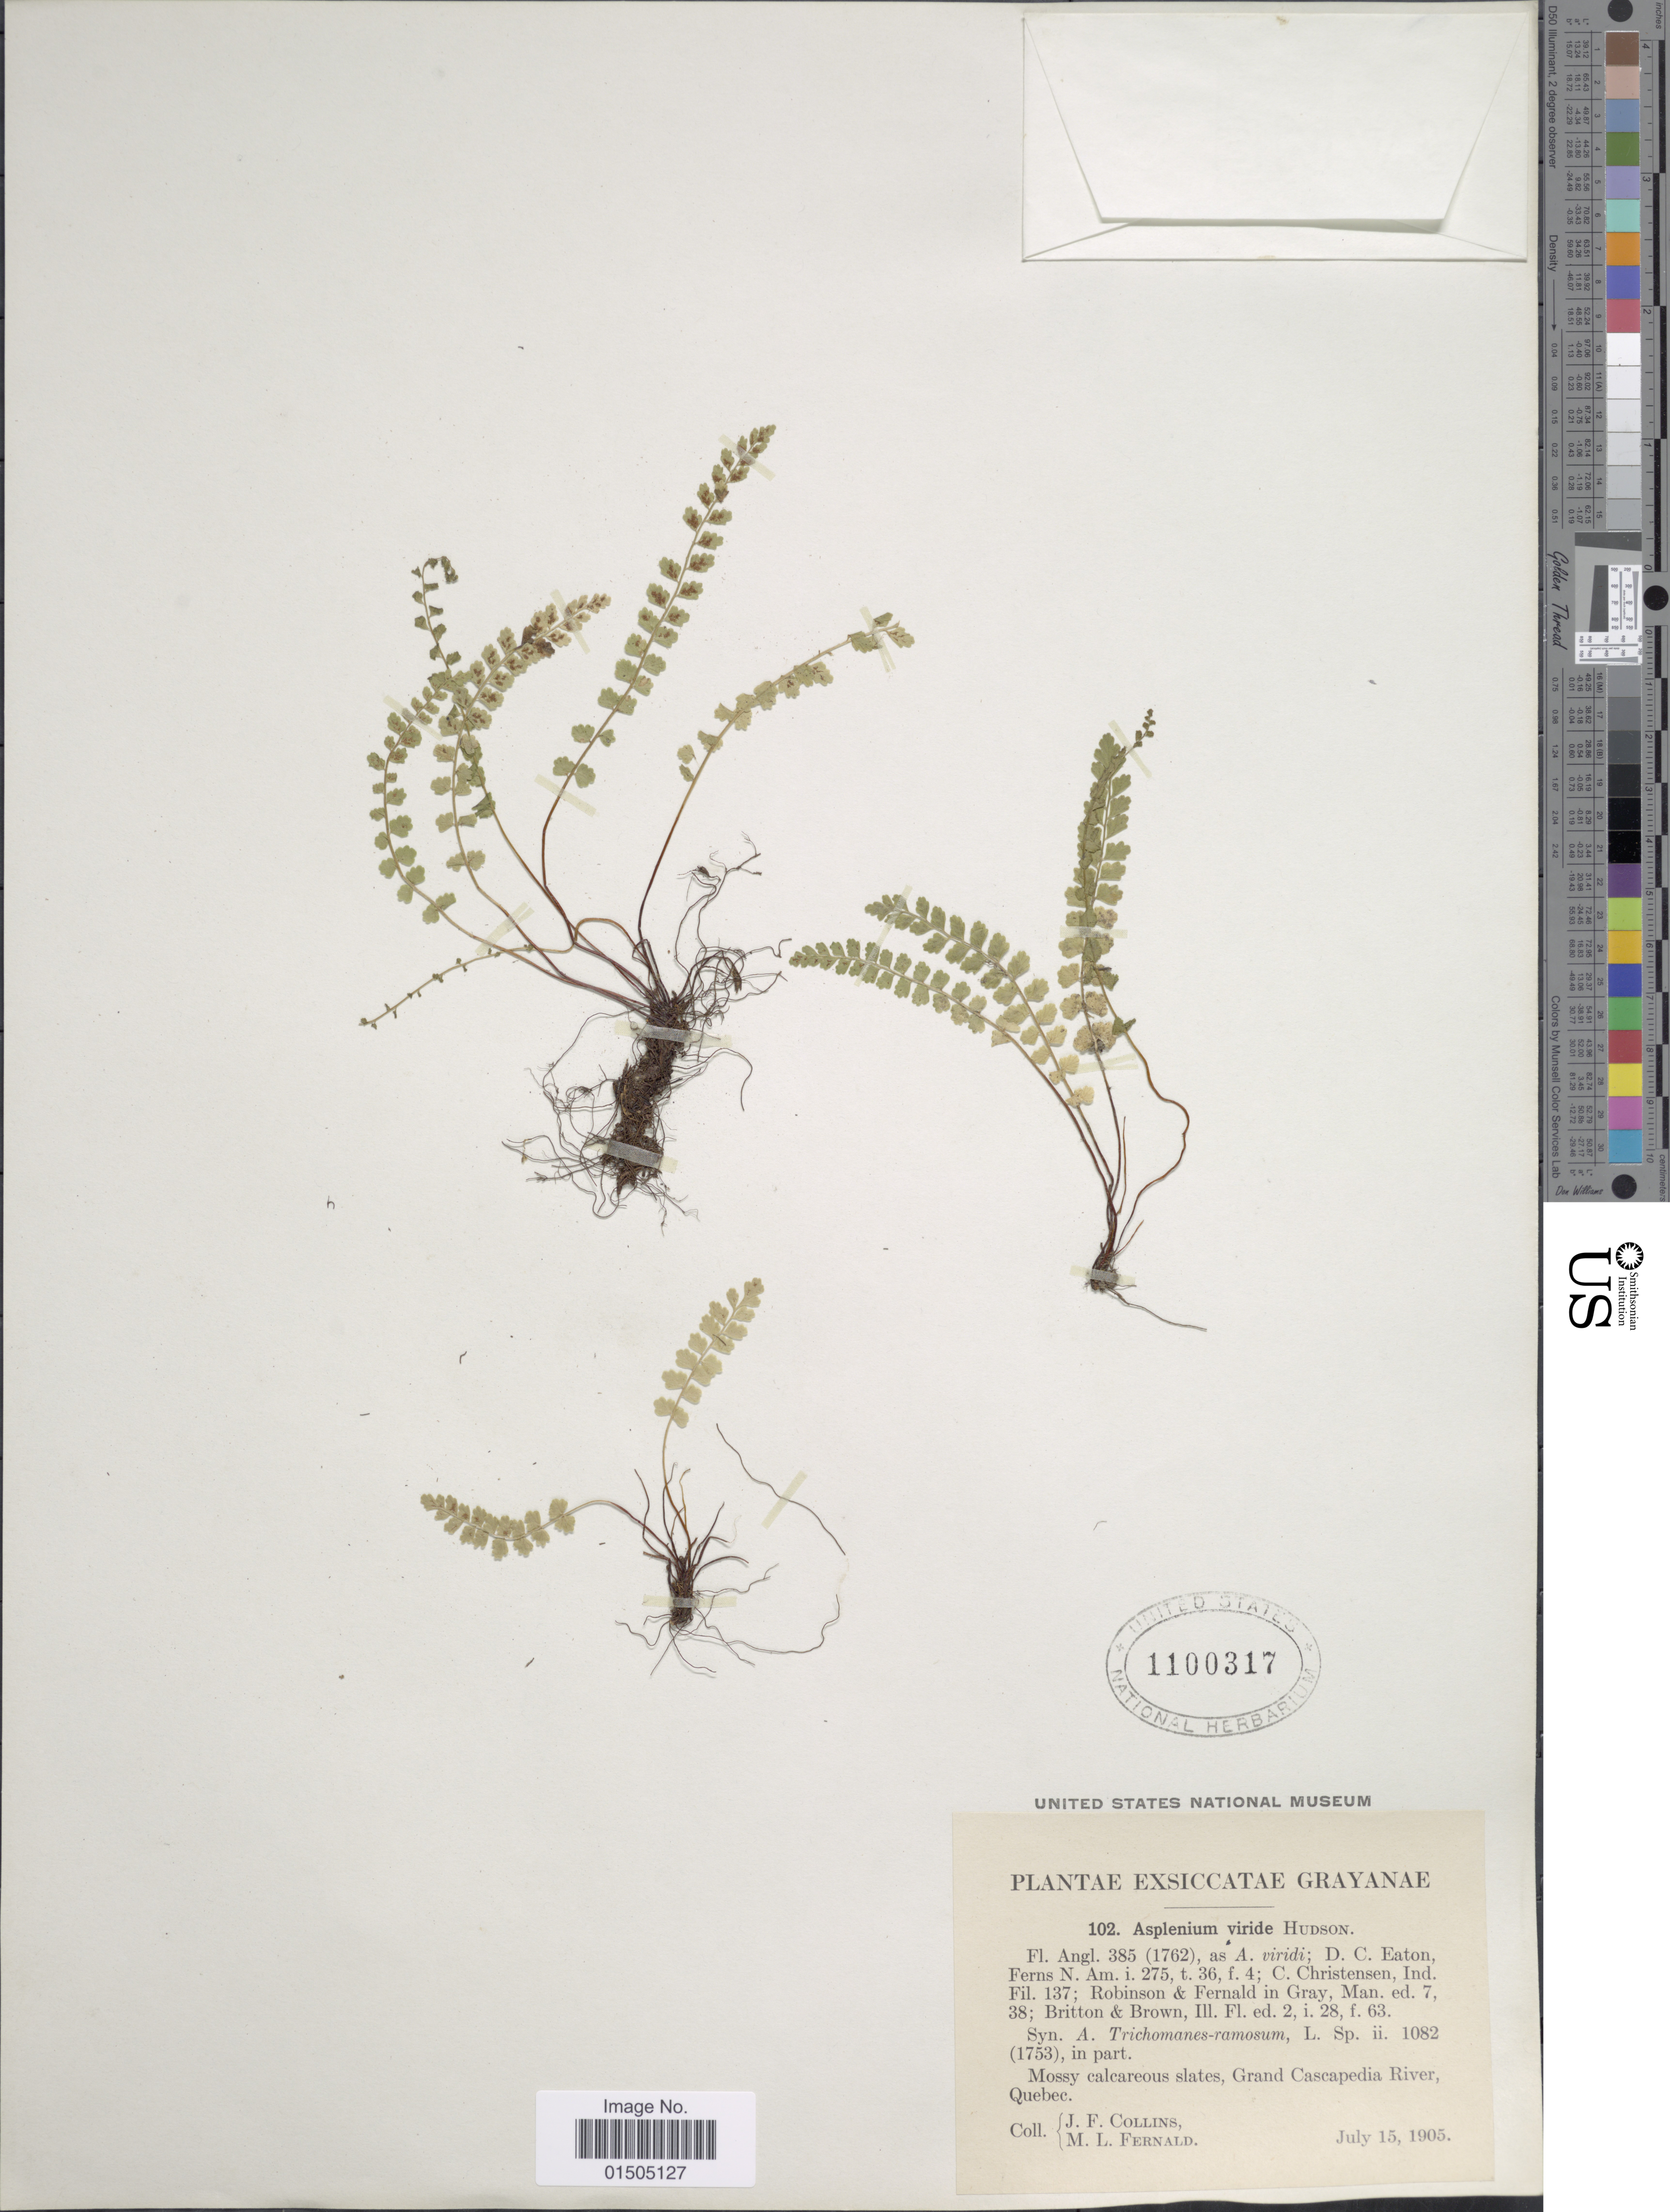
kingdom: Plantae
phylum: Tracheophyta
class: Polypodiopsida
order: Polypodiales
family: Aspleniaceae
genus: Asplenium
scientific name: Asplenium trichomanes-ramosum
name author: L.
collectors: J. Collins & M. L. Fernald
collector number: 102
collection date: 1905-07-15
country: Canada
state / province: Quebec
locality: Mossy calcareous slates, Grand Cascapedia River.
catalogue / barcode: US 1100317